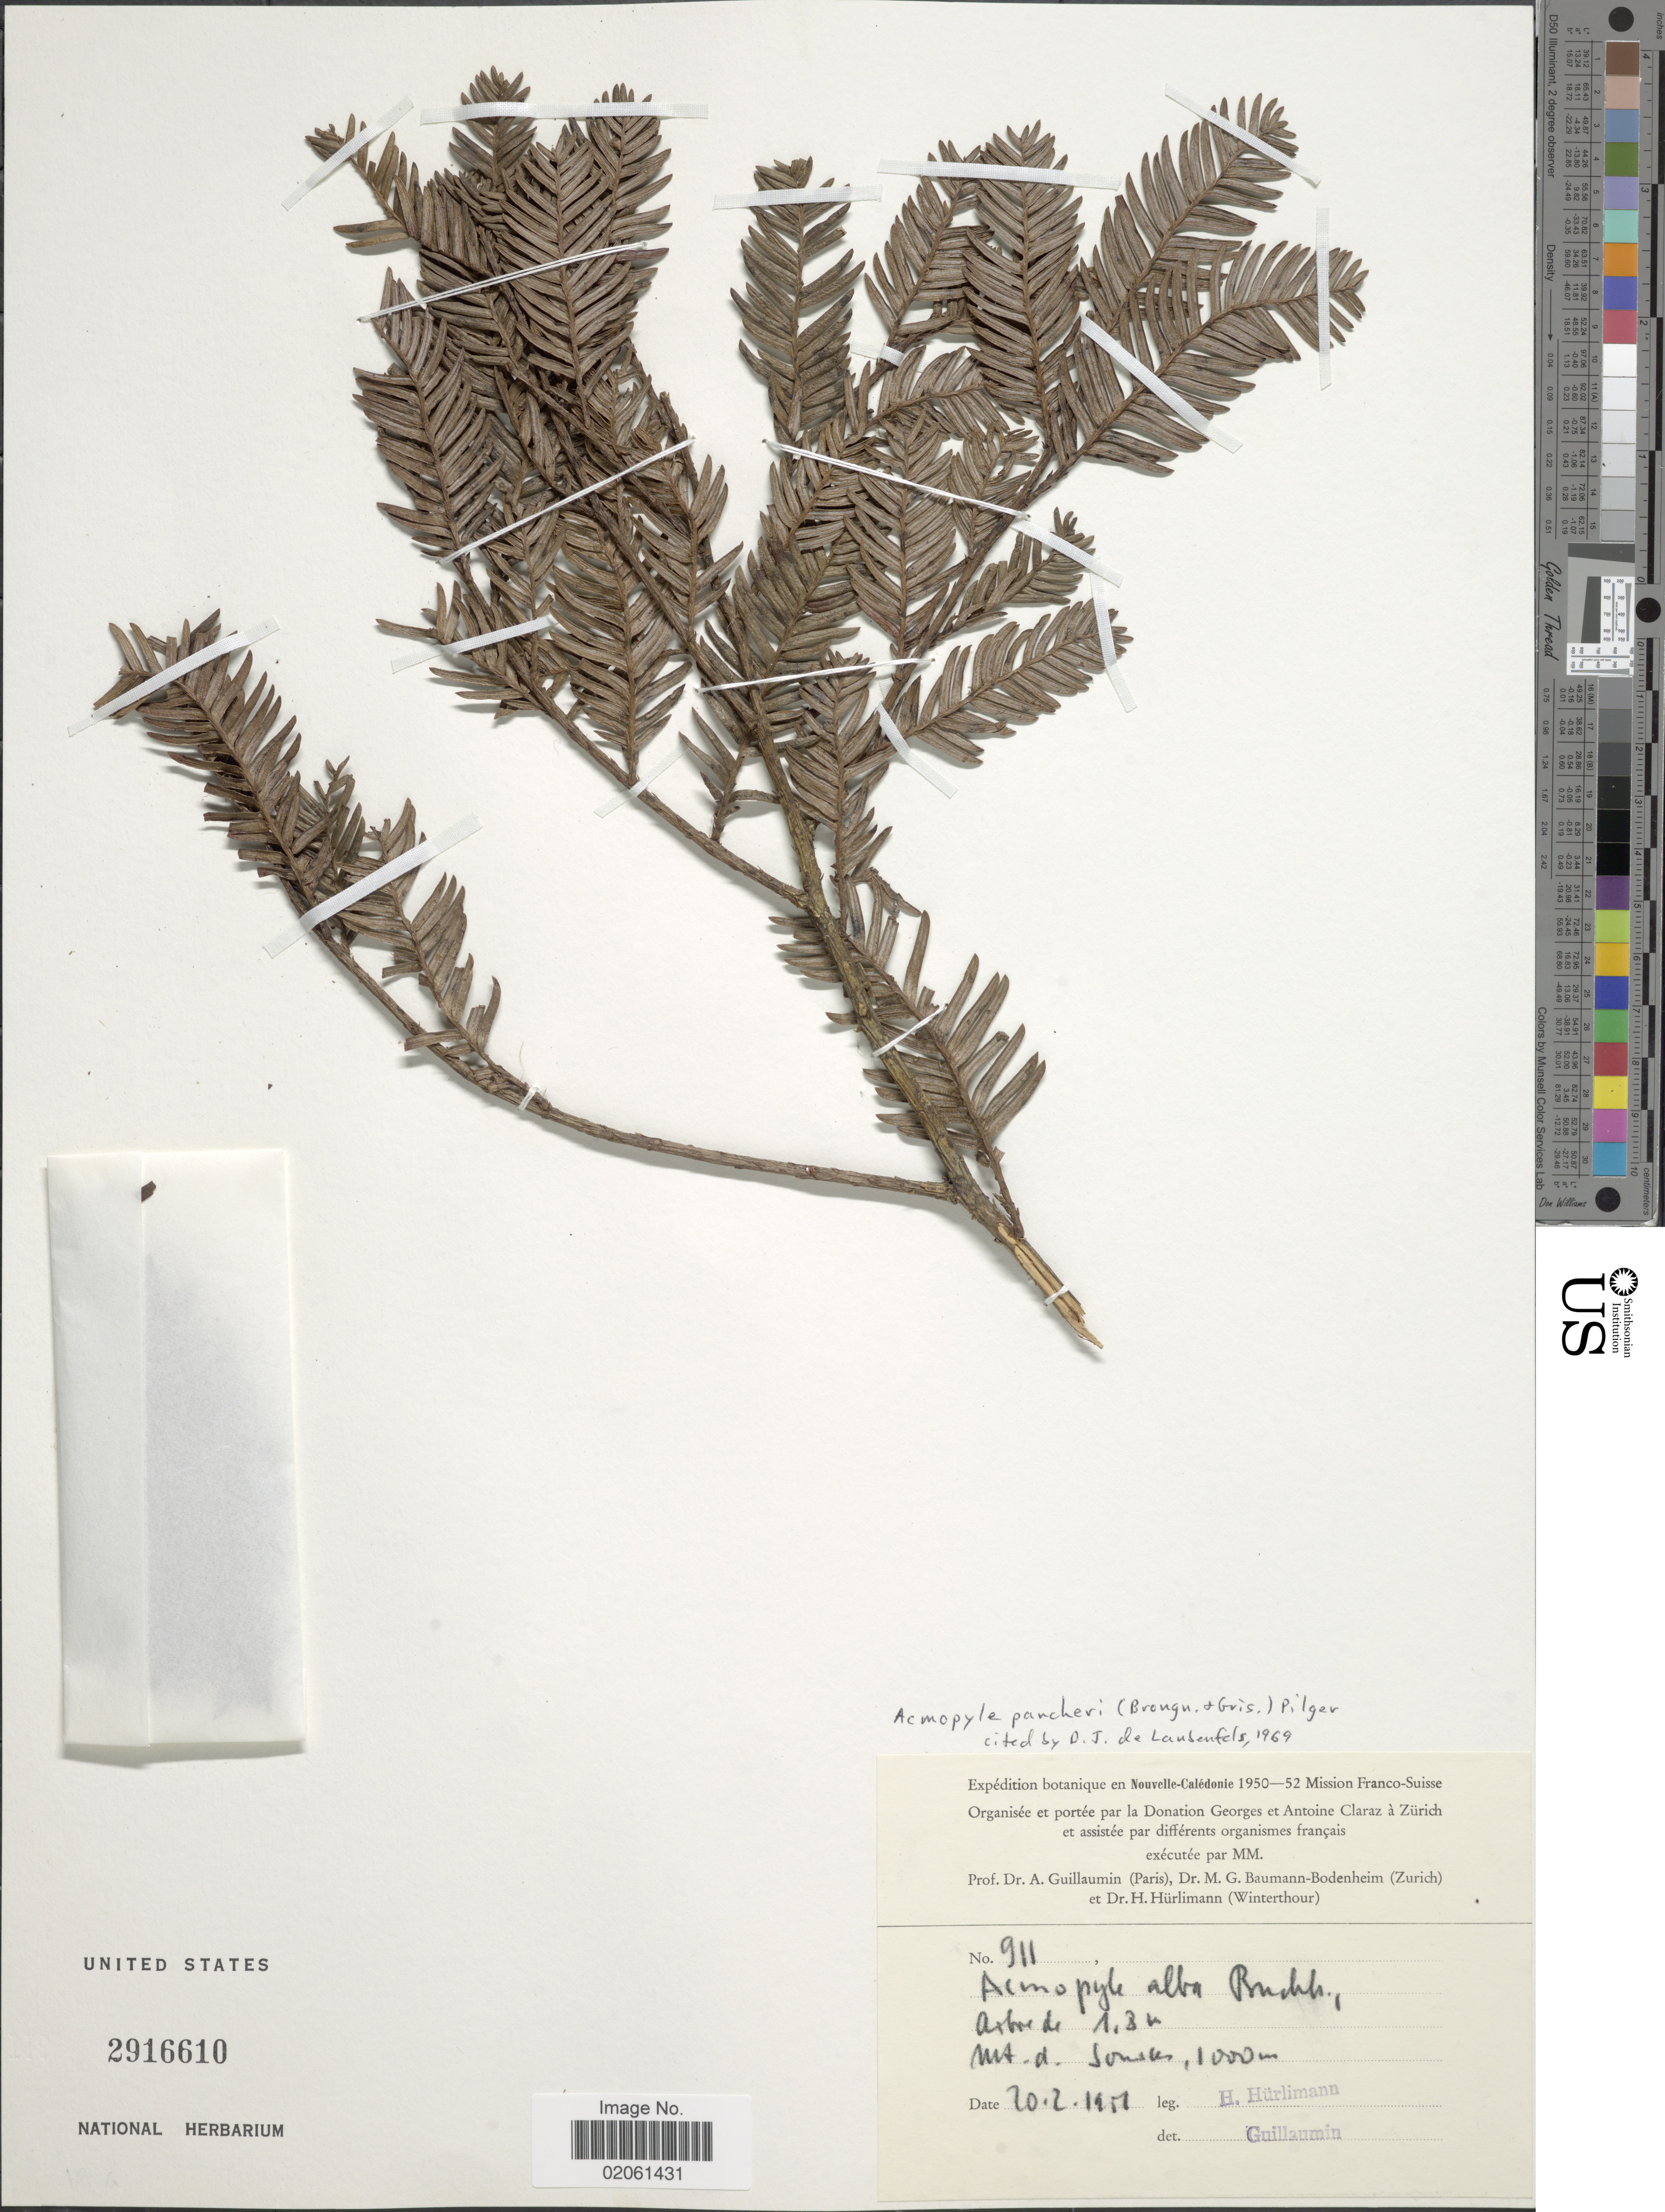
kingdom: Plantae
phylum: Tracheophyta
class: Pinopsida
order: Pinales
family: Podocarpaceae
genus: Acmopyle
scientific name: Acmopyle pancheri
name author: (Brongn. & Gris) Pilg.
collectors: H. Hürlimann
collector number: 911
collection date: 1951-02-20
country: New Caledonia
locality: Mt. d.Sonsen [interpreted]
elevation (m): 1000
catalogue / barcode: US 2916610